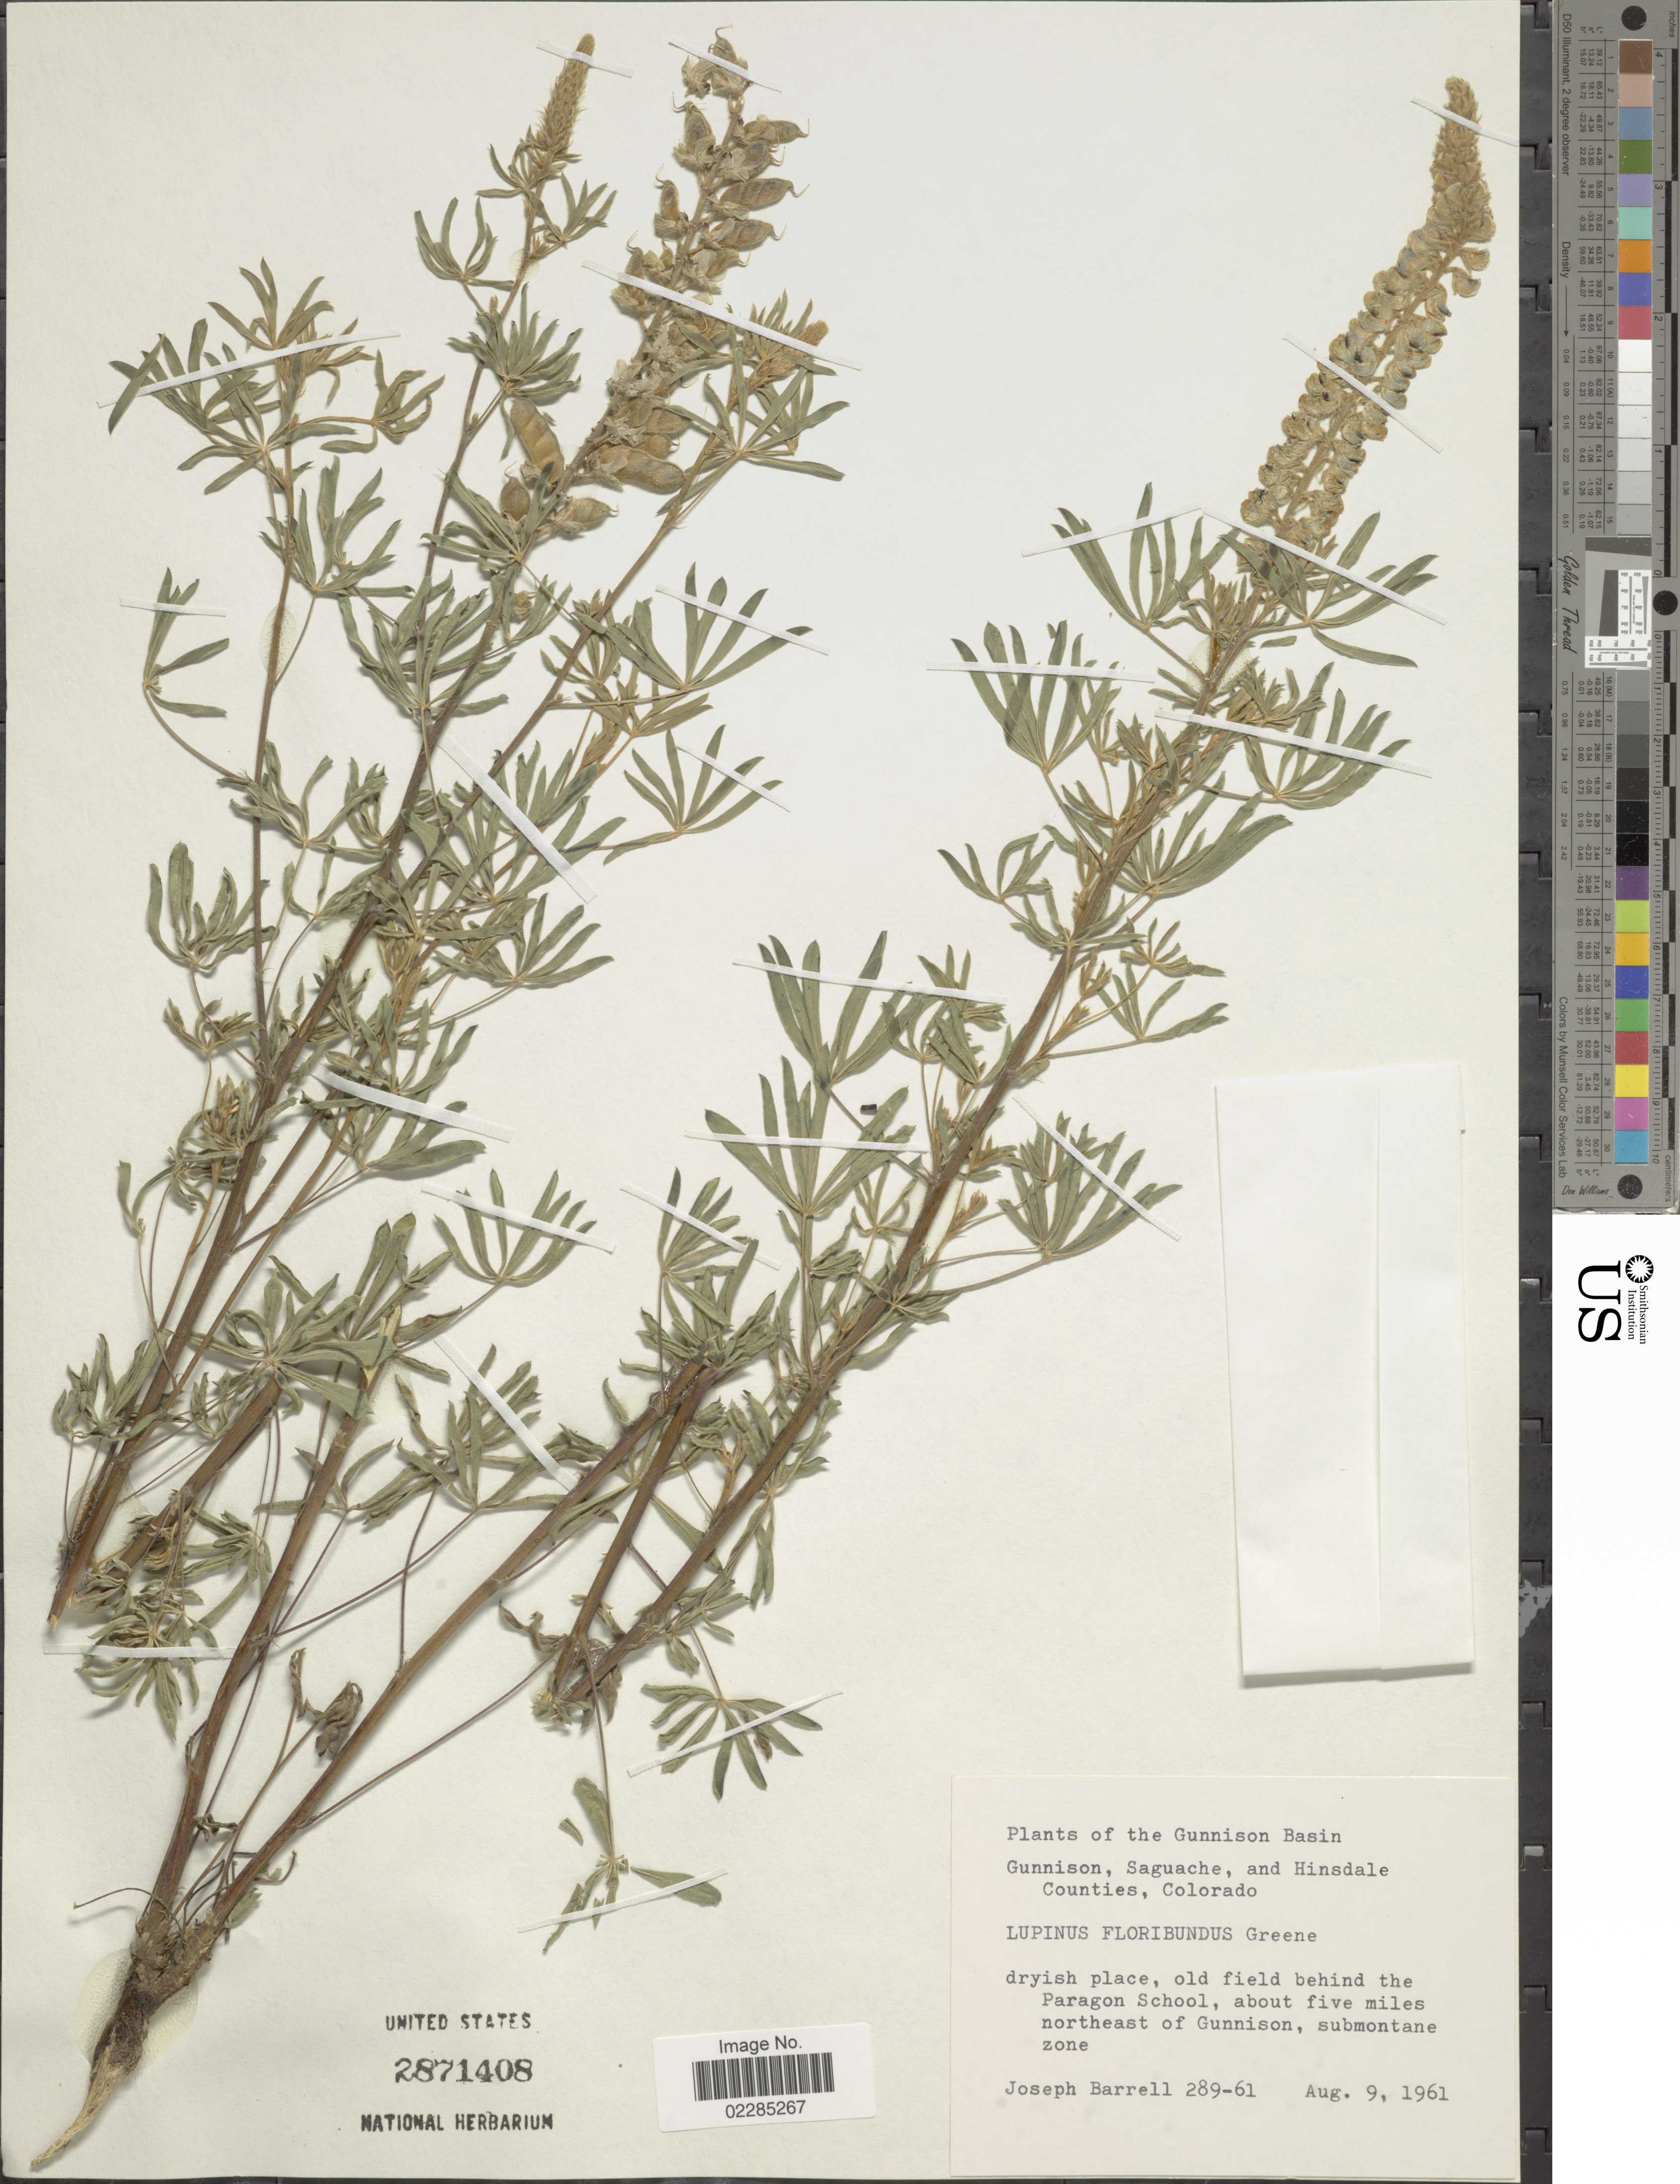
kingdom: Plantae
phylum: Tracheophyta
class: Magnoliopsida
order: Fabales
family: Fabaceae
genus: Lupinus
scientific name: Lupinus floribundus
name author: Greene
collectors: J. Barrell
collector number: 289-61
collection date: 1961-08-09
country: United States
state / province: Colorado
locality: Gunnison Basin. Gunnison, Saguache, and Hinsdale Counties. Old field behind the Paragon School, about five miles northeast of Gunnison, submontane zone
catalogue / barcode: US 2871408